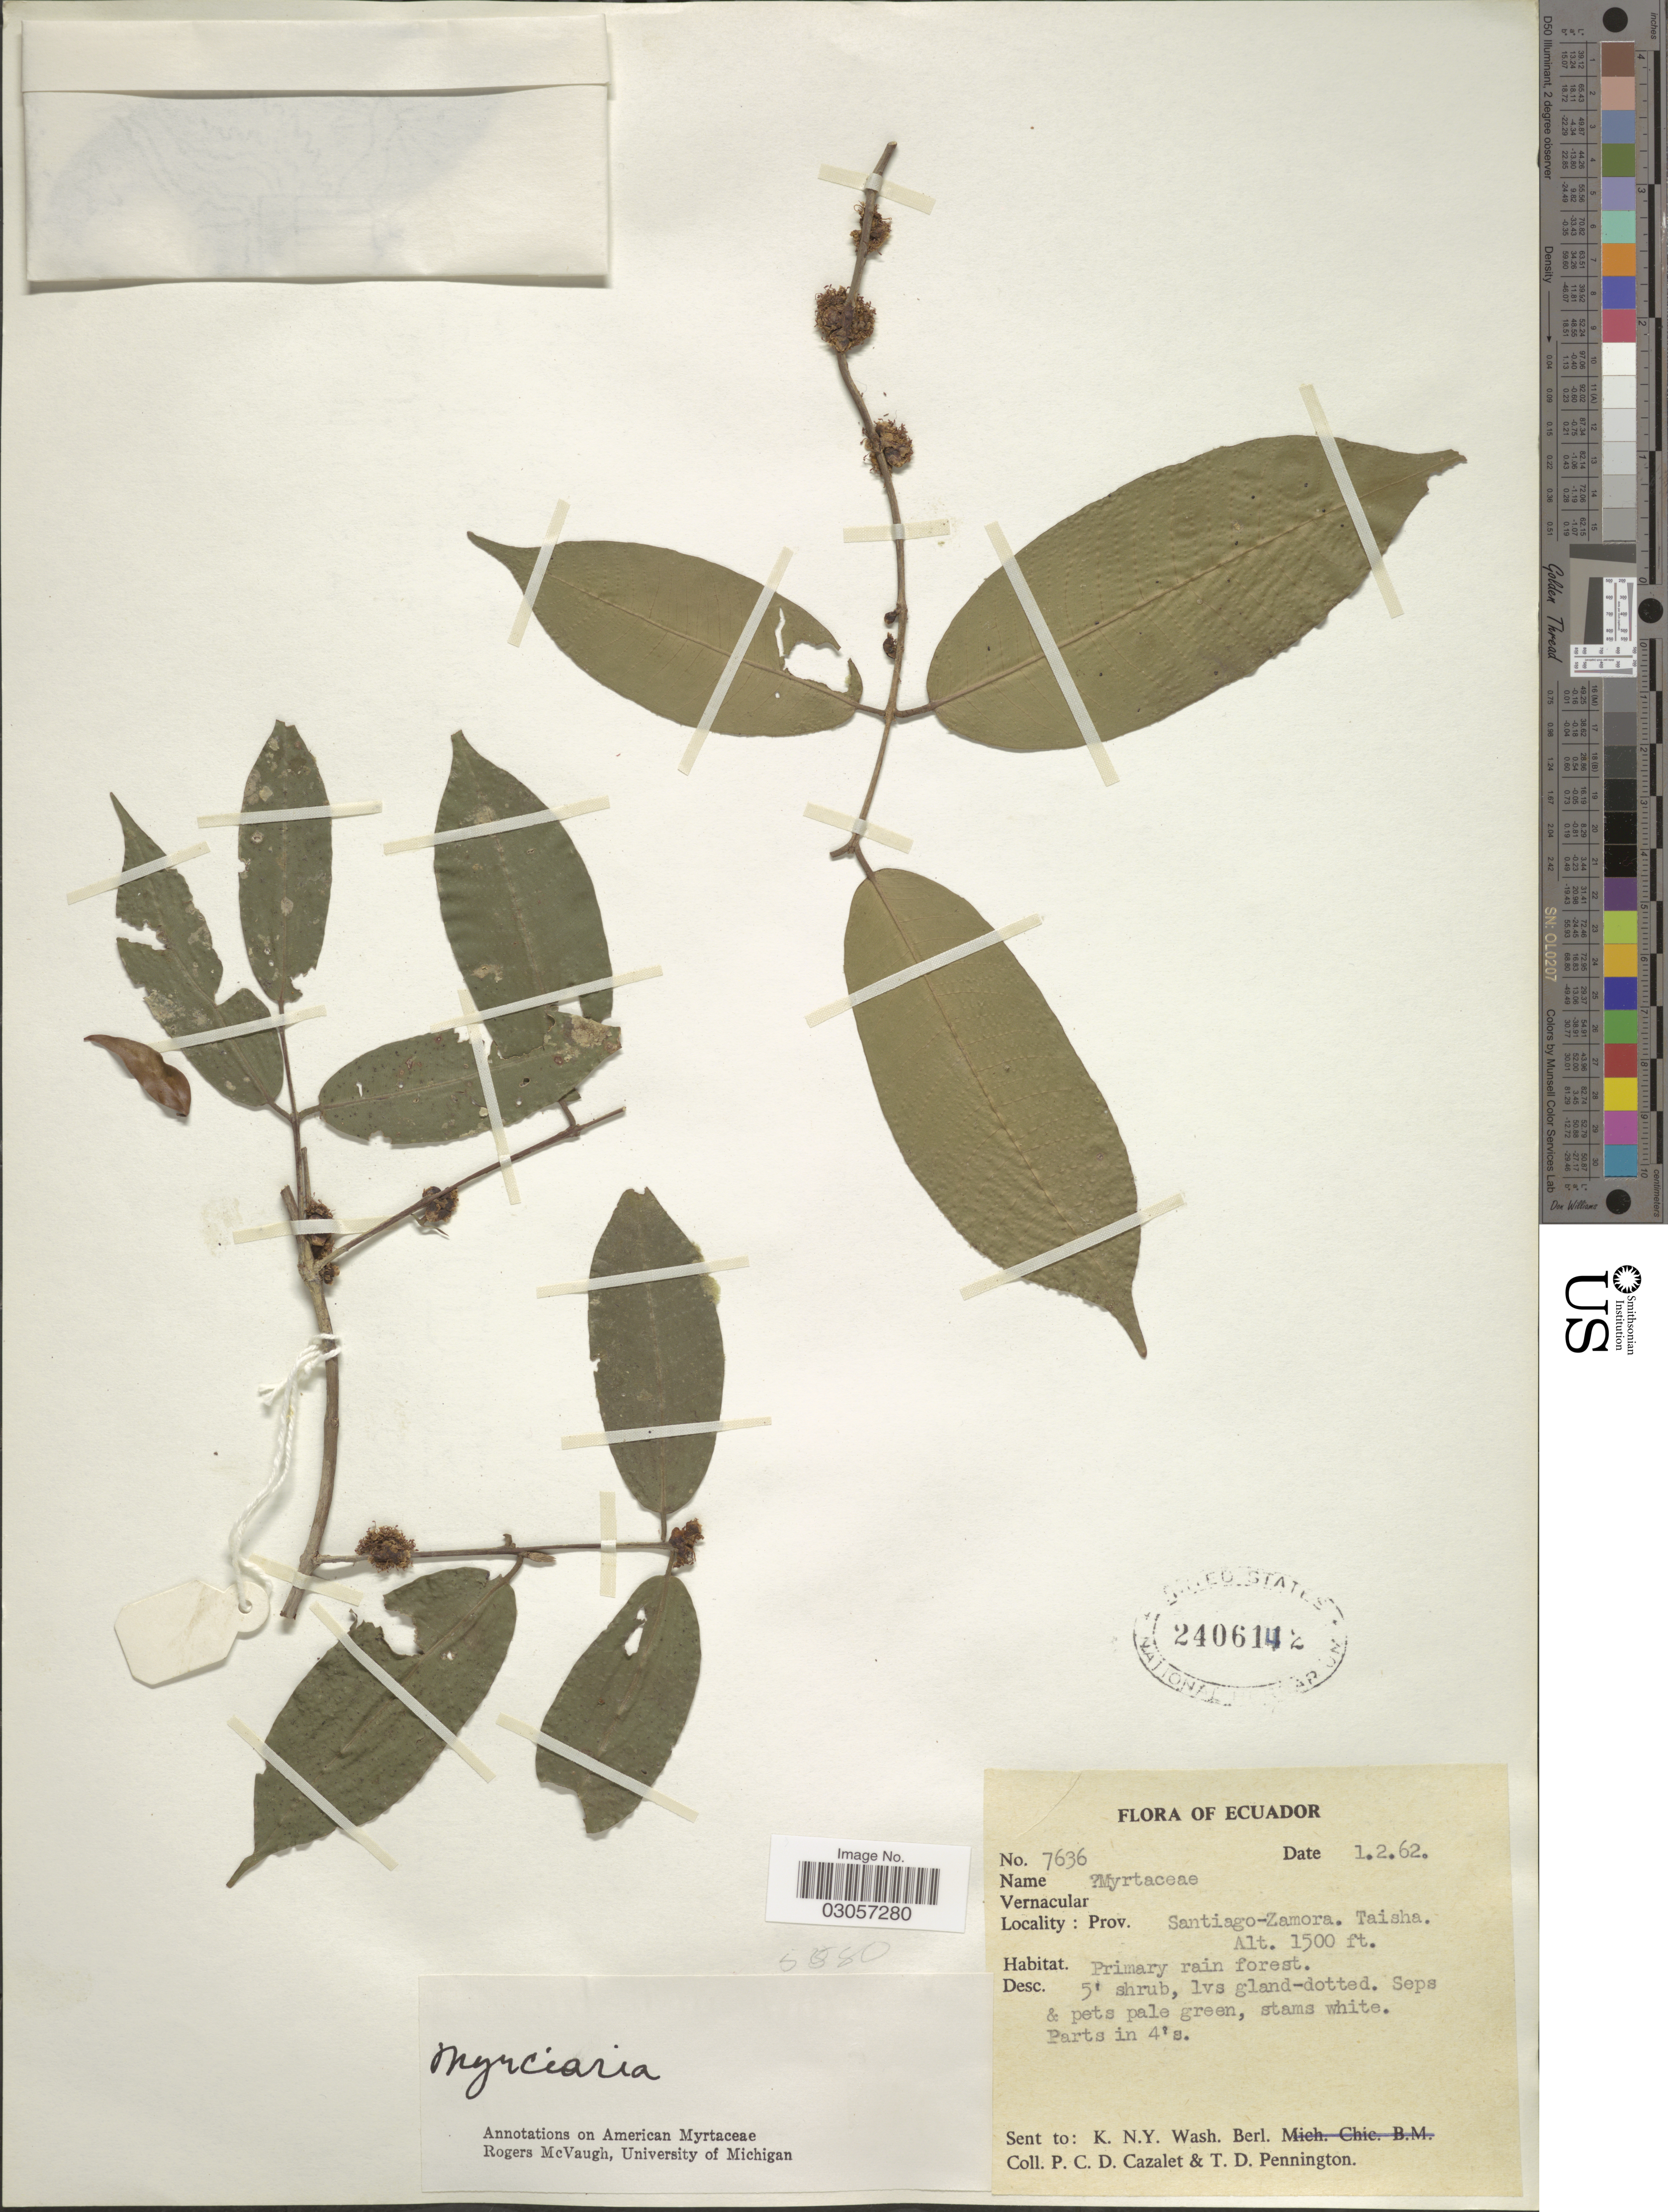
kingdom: Plantae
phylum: Tracheophyta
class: Magnoliopsida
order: Myrtales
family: Myrtaceae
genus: Myrciaria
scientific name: Myrciaria sp.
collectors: P. C. D. Cazalet & T. D. Pennington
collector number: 7636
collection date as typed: Transcribed d/m/y: 1/2/62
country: Ecuador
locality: Prov. Santiago-Zamora, Taisha.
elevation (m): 457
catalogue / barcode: US 2406142